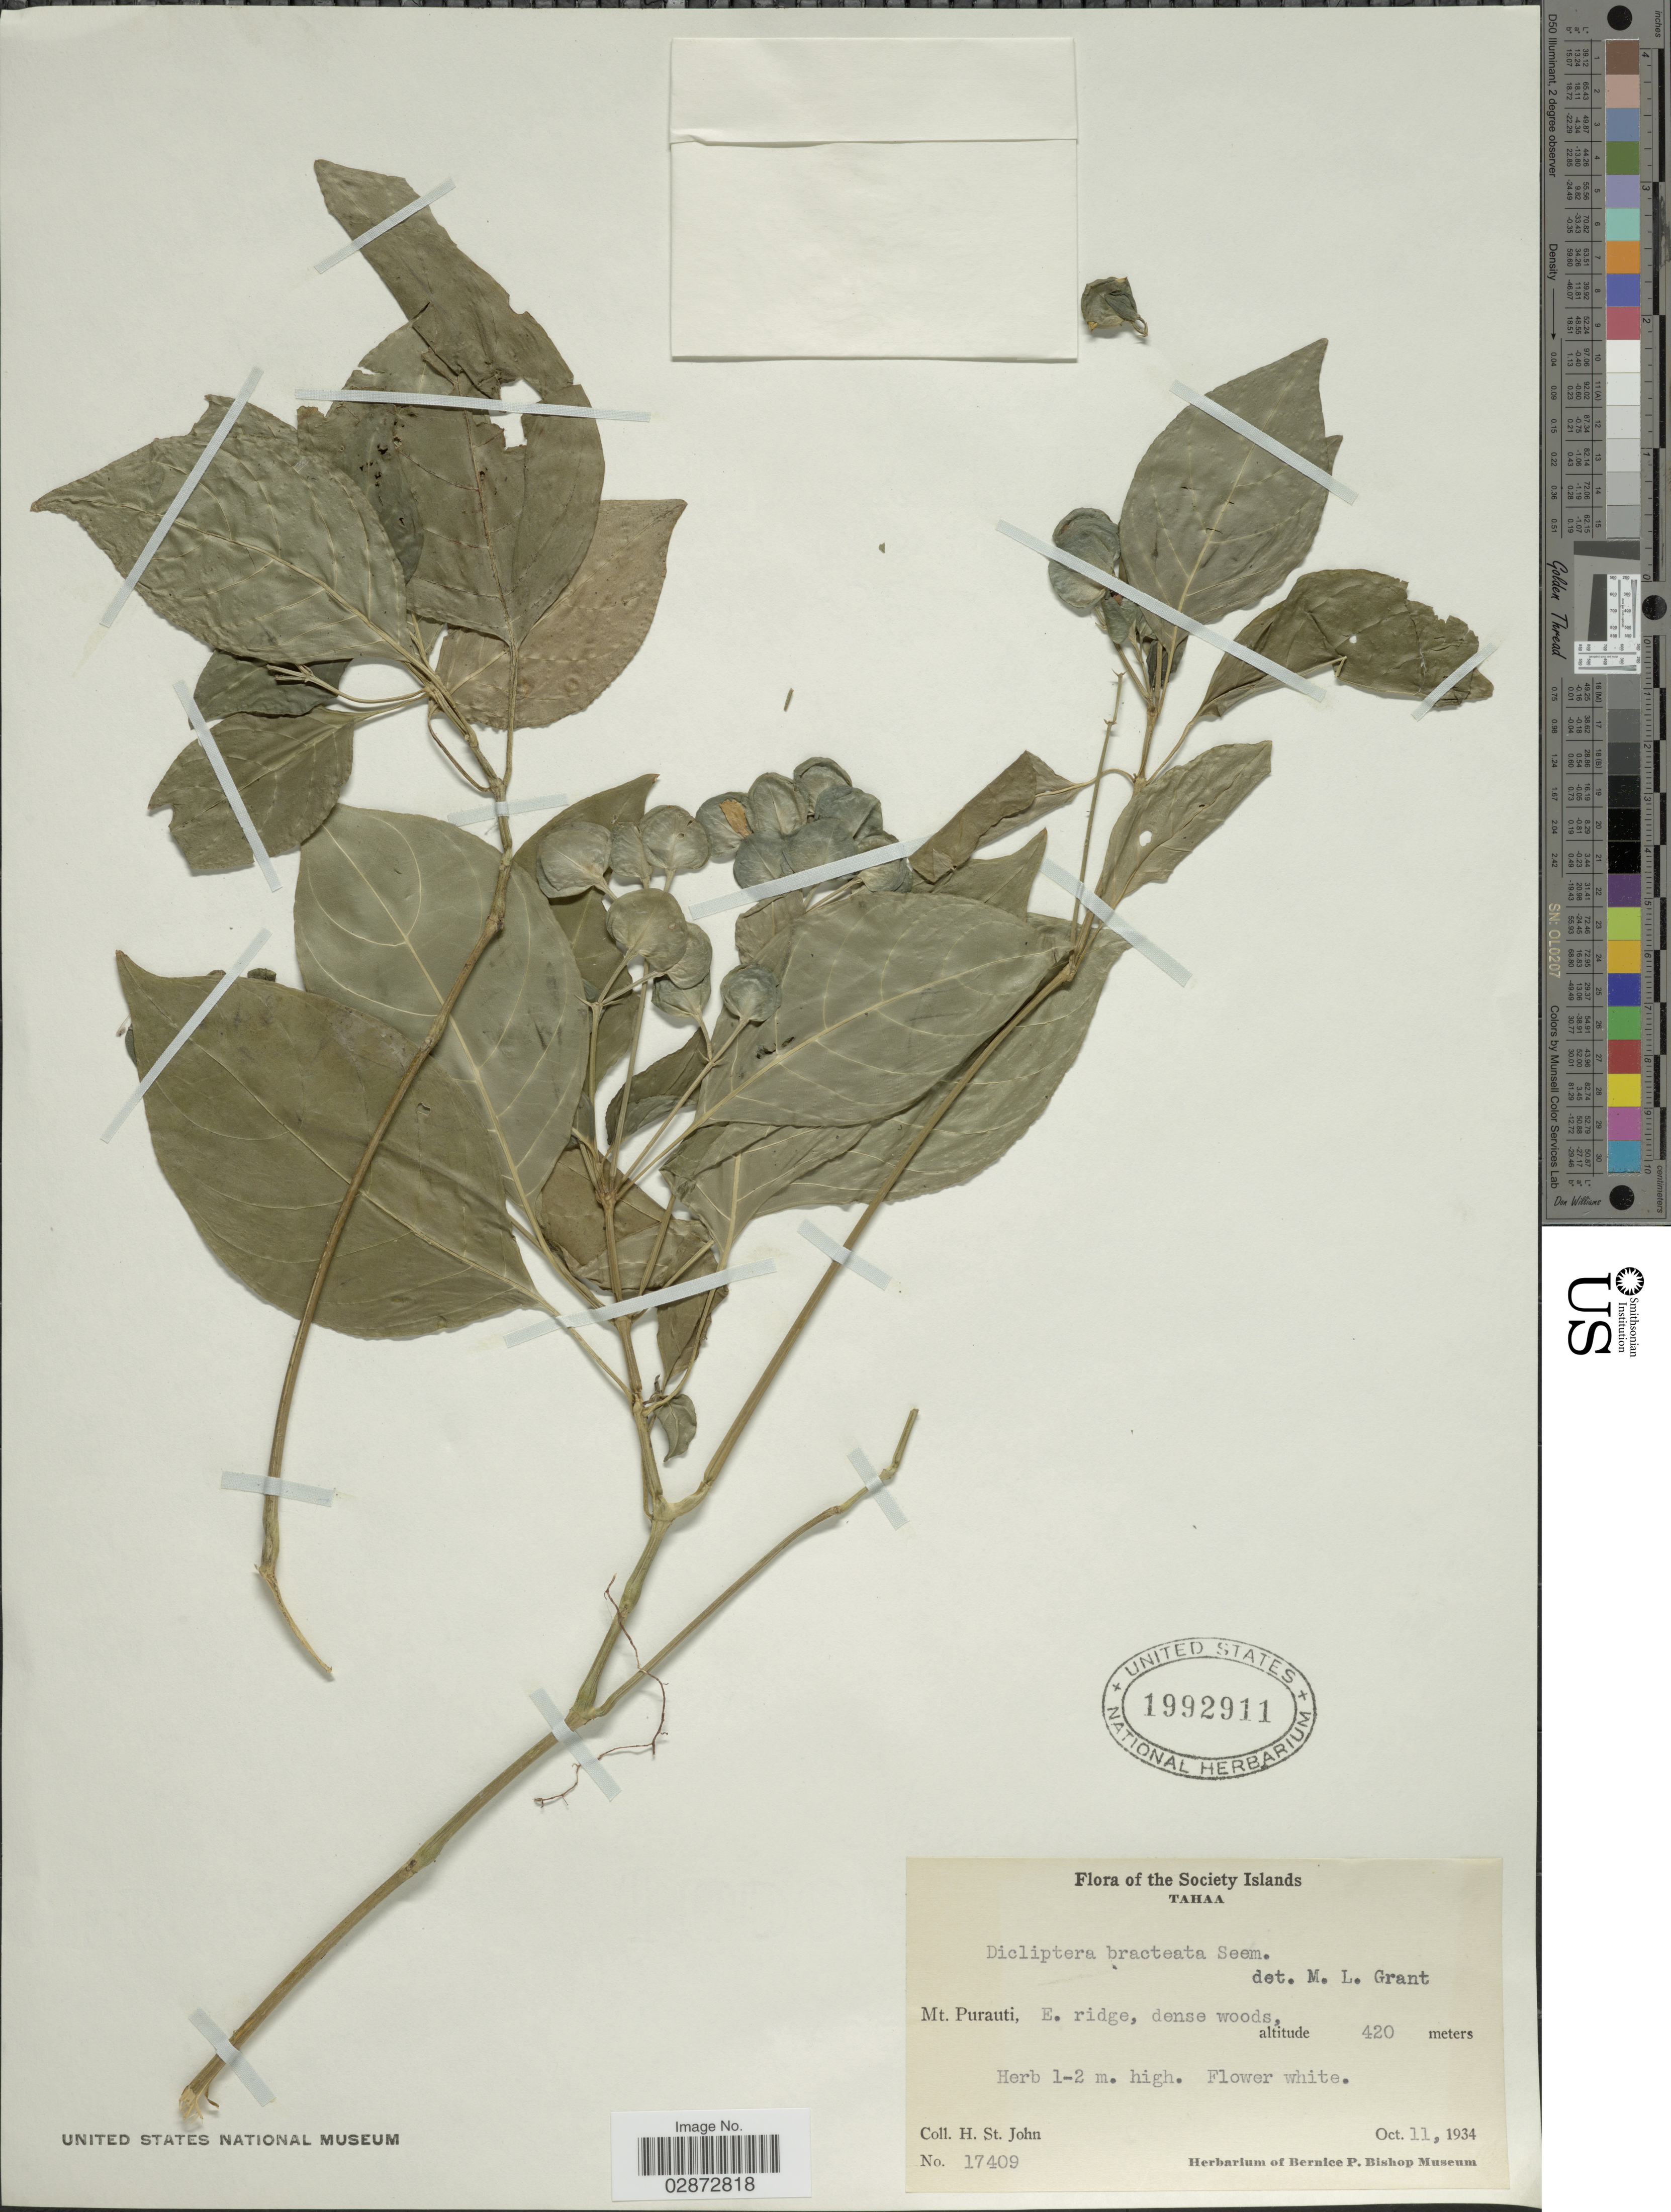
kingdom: Plantae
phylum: Tracheophyta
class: Magnoliopsida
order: Lamiales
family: Acanthaceae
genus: Dicliptera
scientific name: Dicliptera bracteata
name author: Seem.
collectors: H. St. John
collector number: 17409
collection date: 1934-10-11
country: French Polynesia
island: Tahaa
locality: Society Islands, Tahaa, Mt. Purauti, E. ridge.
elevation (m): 420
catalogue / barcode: US 1992911